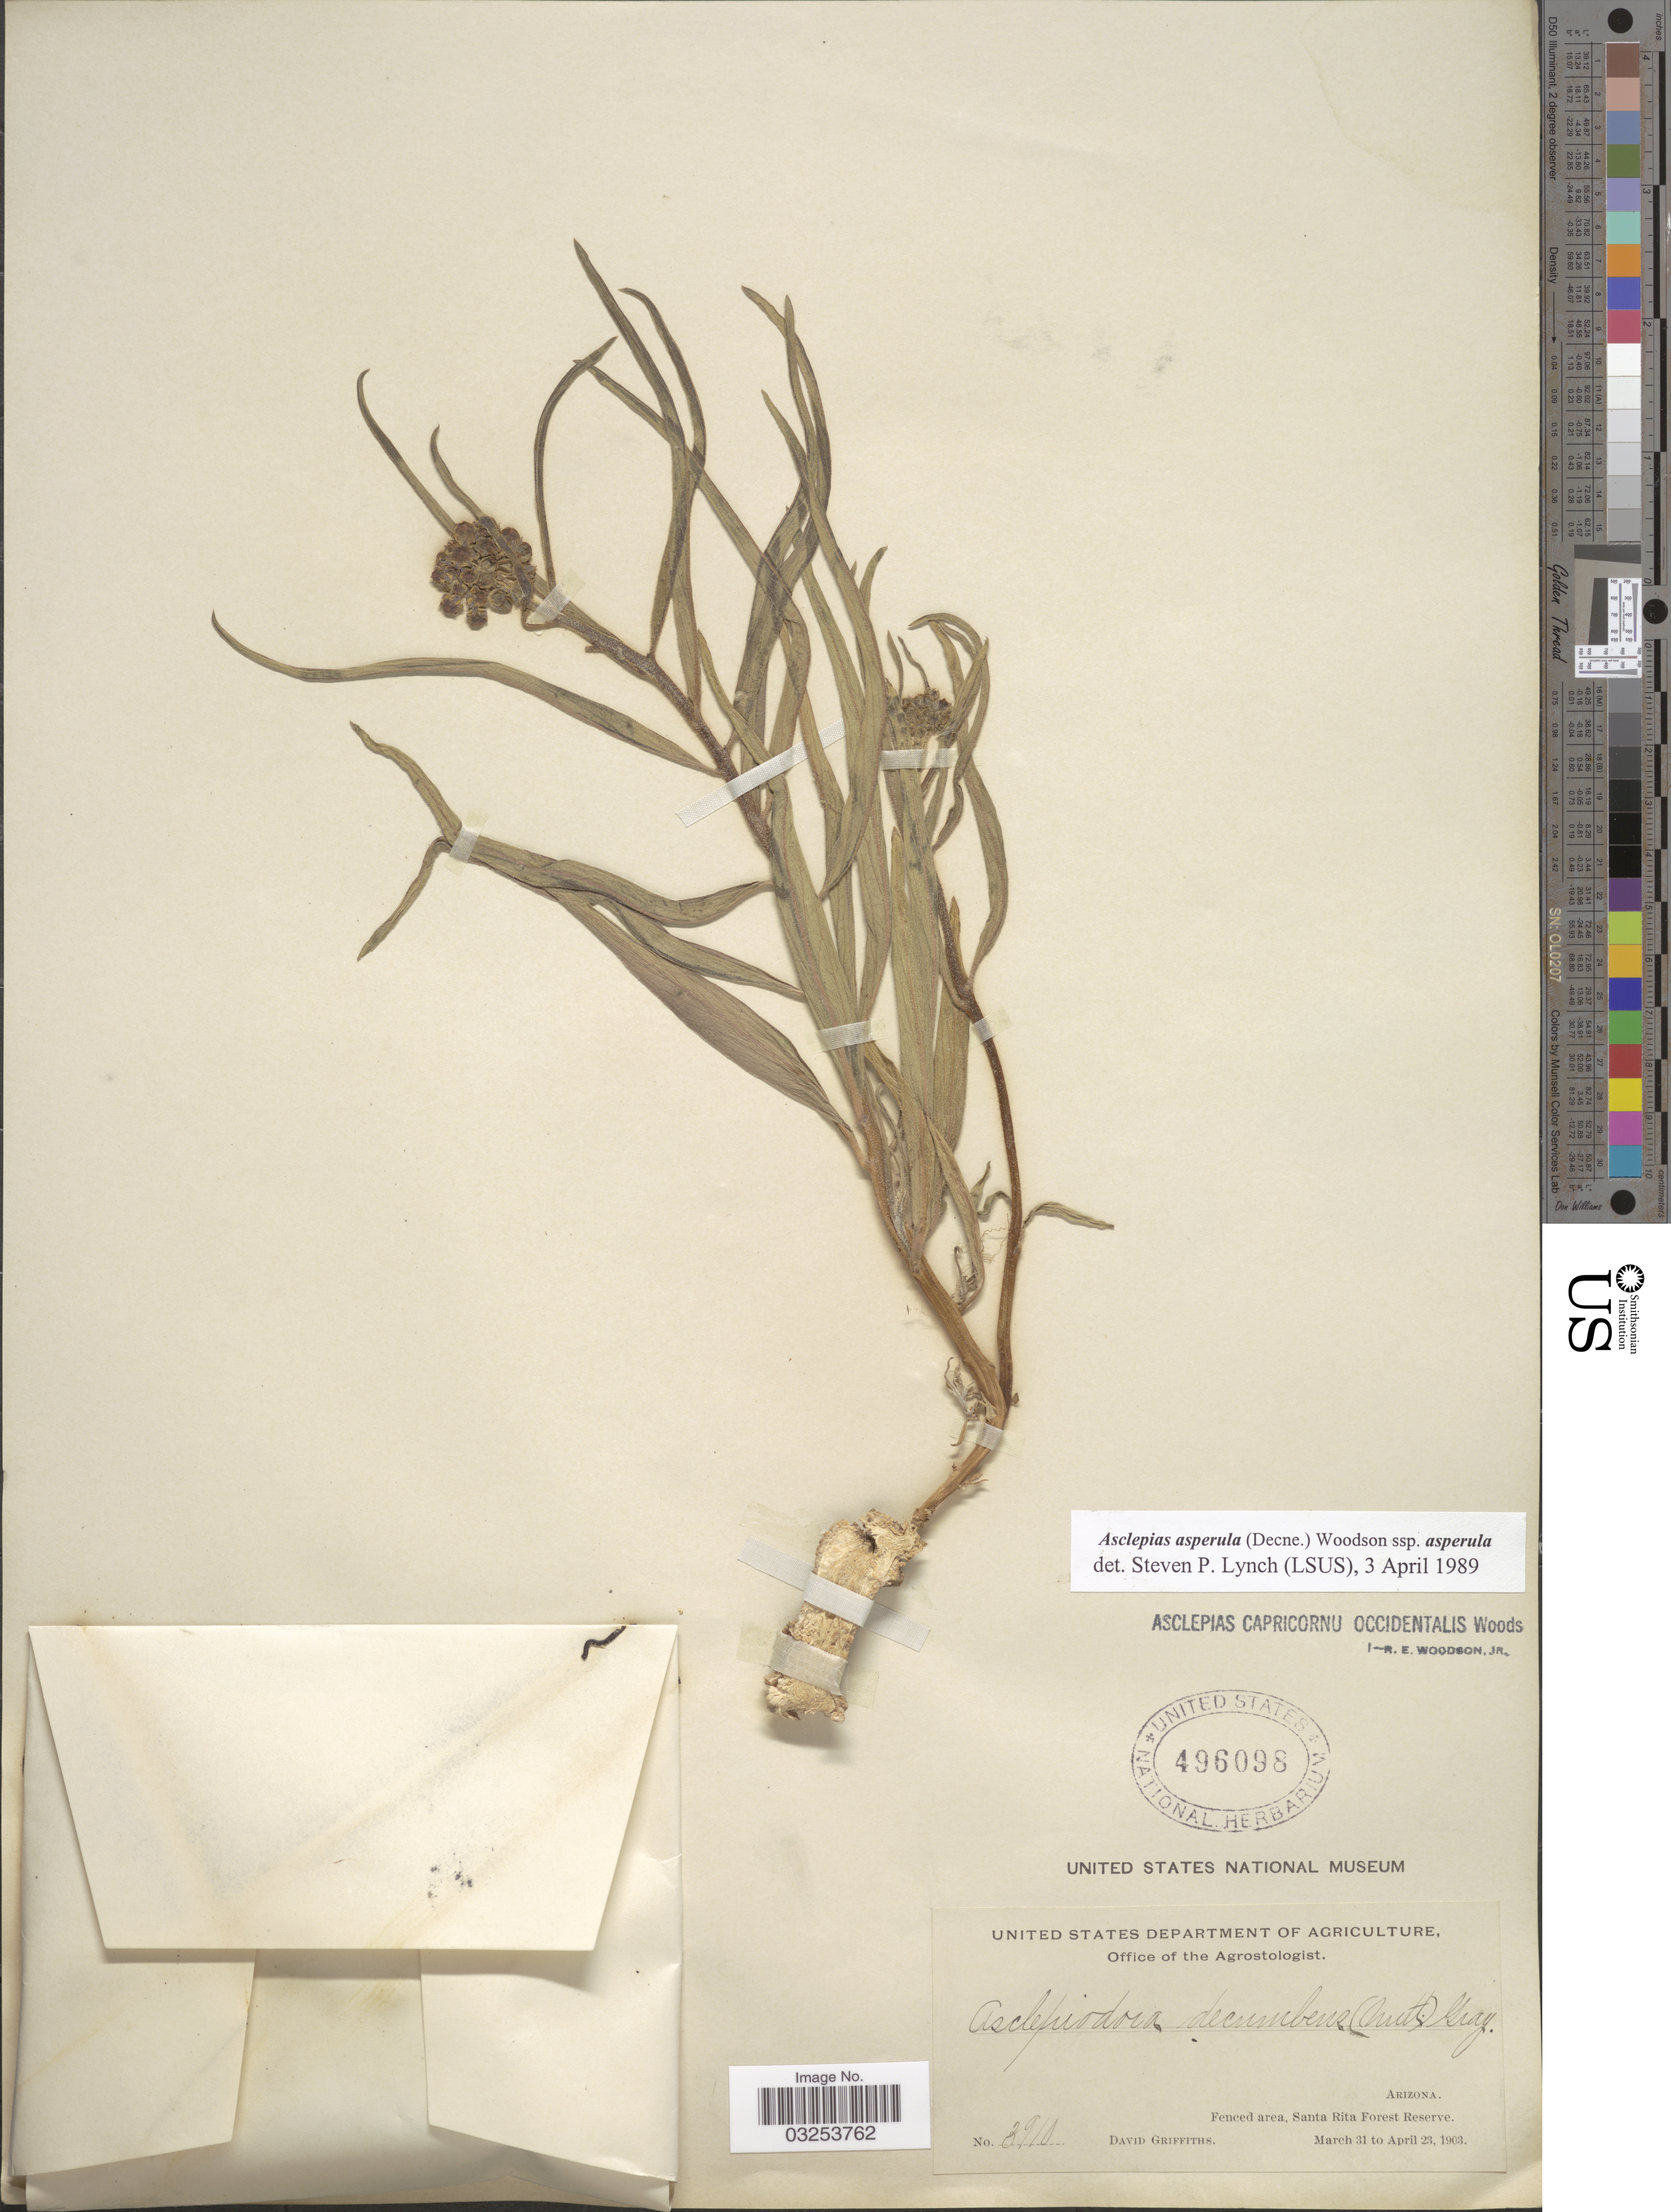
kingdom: Plantae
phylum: Tracheophyta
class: Magnoliopsida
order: Gentianales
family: Apocynaceae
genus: Asclepias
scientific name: Asclepias asperula subsp. asperula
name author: (Decne.) Woodson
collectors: D. Griffiths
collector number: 3810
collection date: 1903-03-31/1903-04-23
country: United States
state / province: Arizona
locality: Fenced area, Santa Rita Reserve.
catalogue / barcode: US 496098